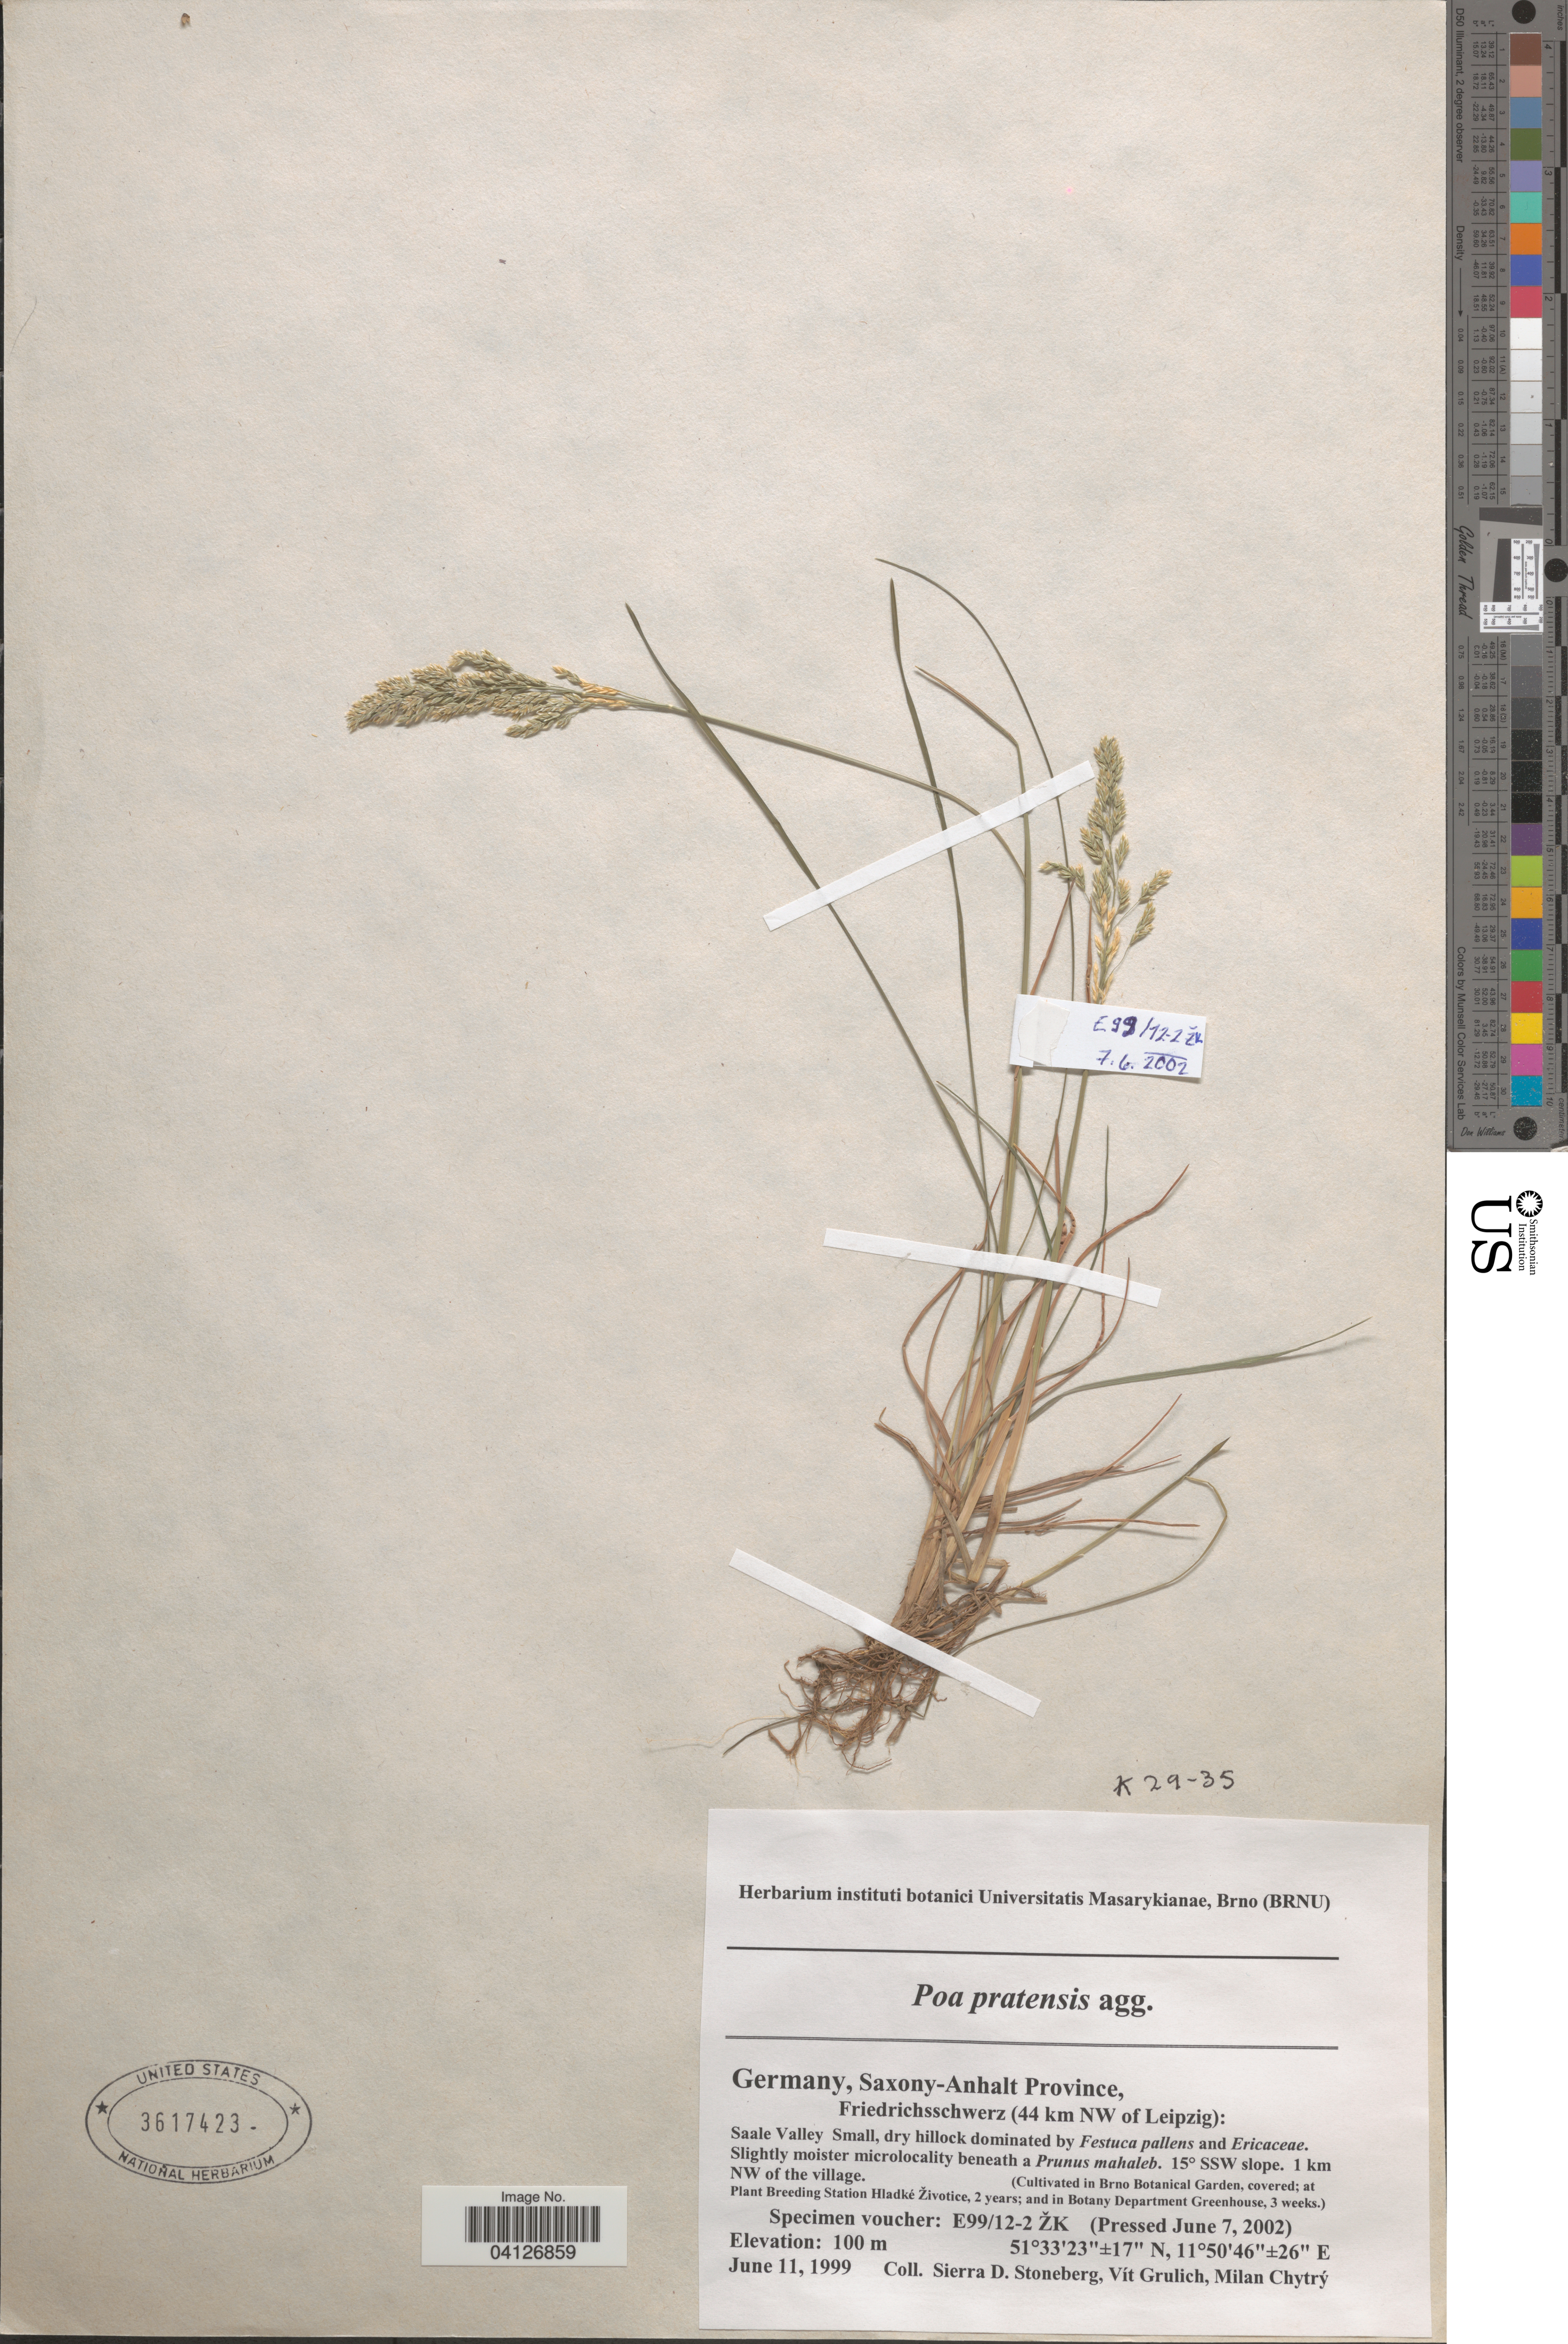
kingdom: Plantae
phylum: Tracheophyta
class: Liliopsida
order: Poales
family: Poaceae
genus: Poa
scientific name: Poa pratensis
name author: L.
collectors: Ex herb. instituti botanici Universitatis Masarykianae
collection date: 2002-06-07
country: Czechia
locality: In the Brno Botanical Garden, covered; at Plant Breeding Station Hladké Životice, 2 years; and in Botany Department Greenhouse, 3 weeks.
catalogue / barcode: US 3617423